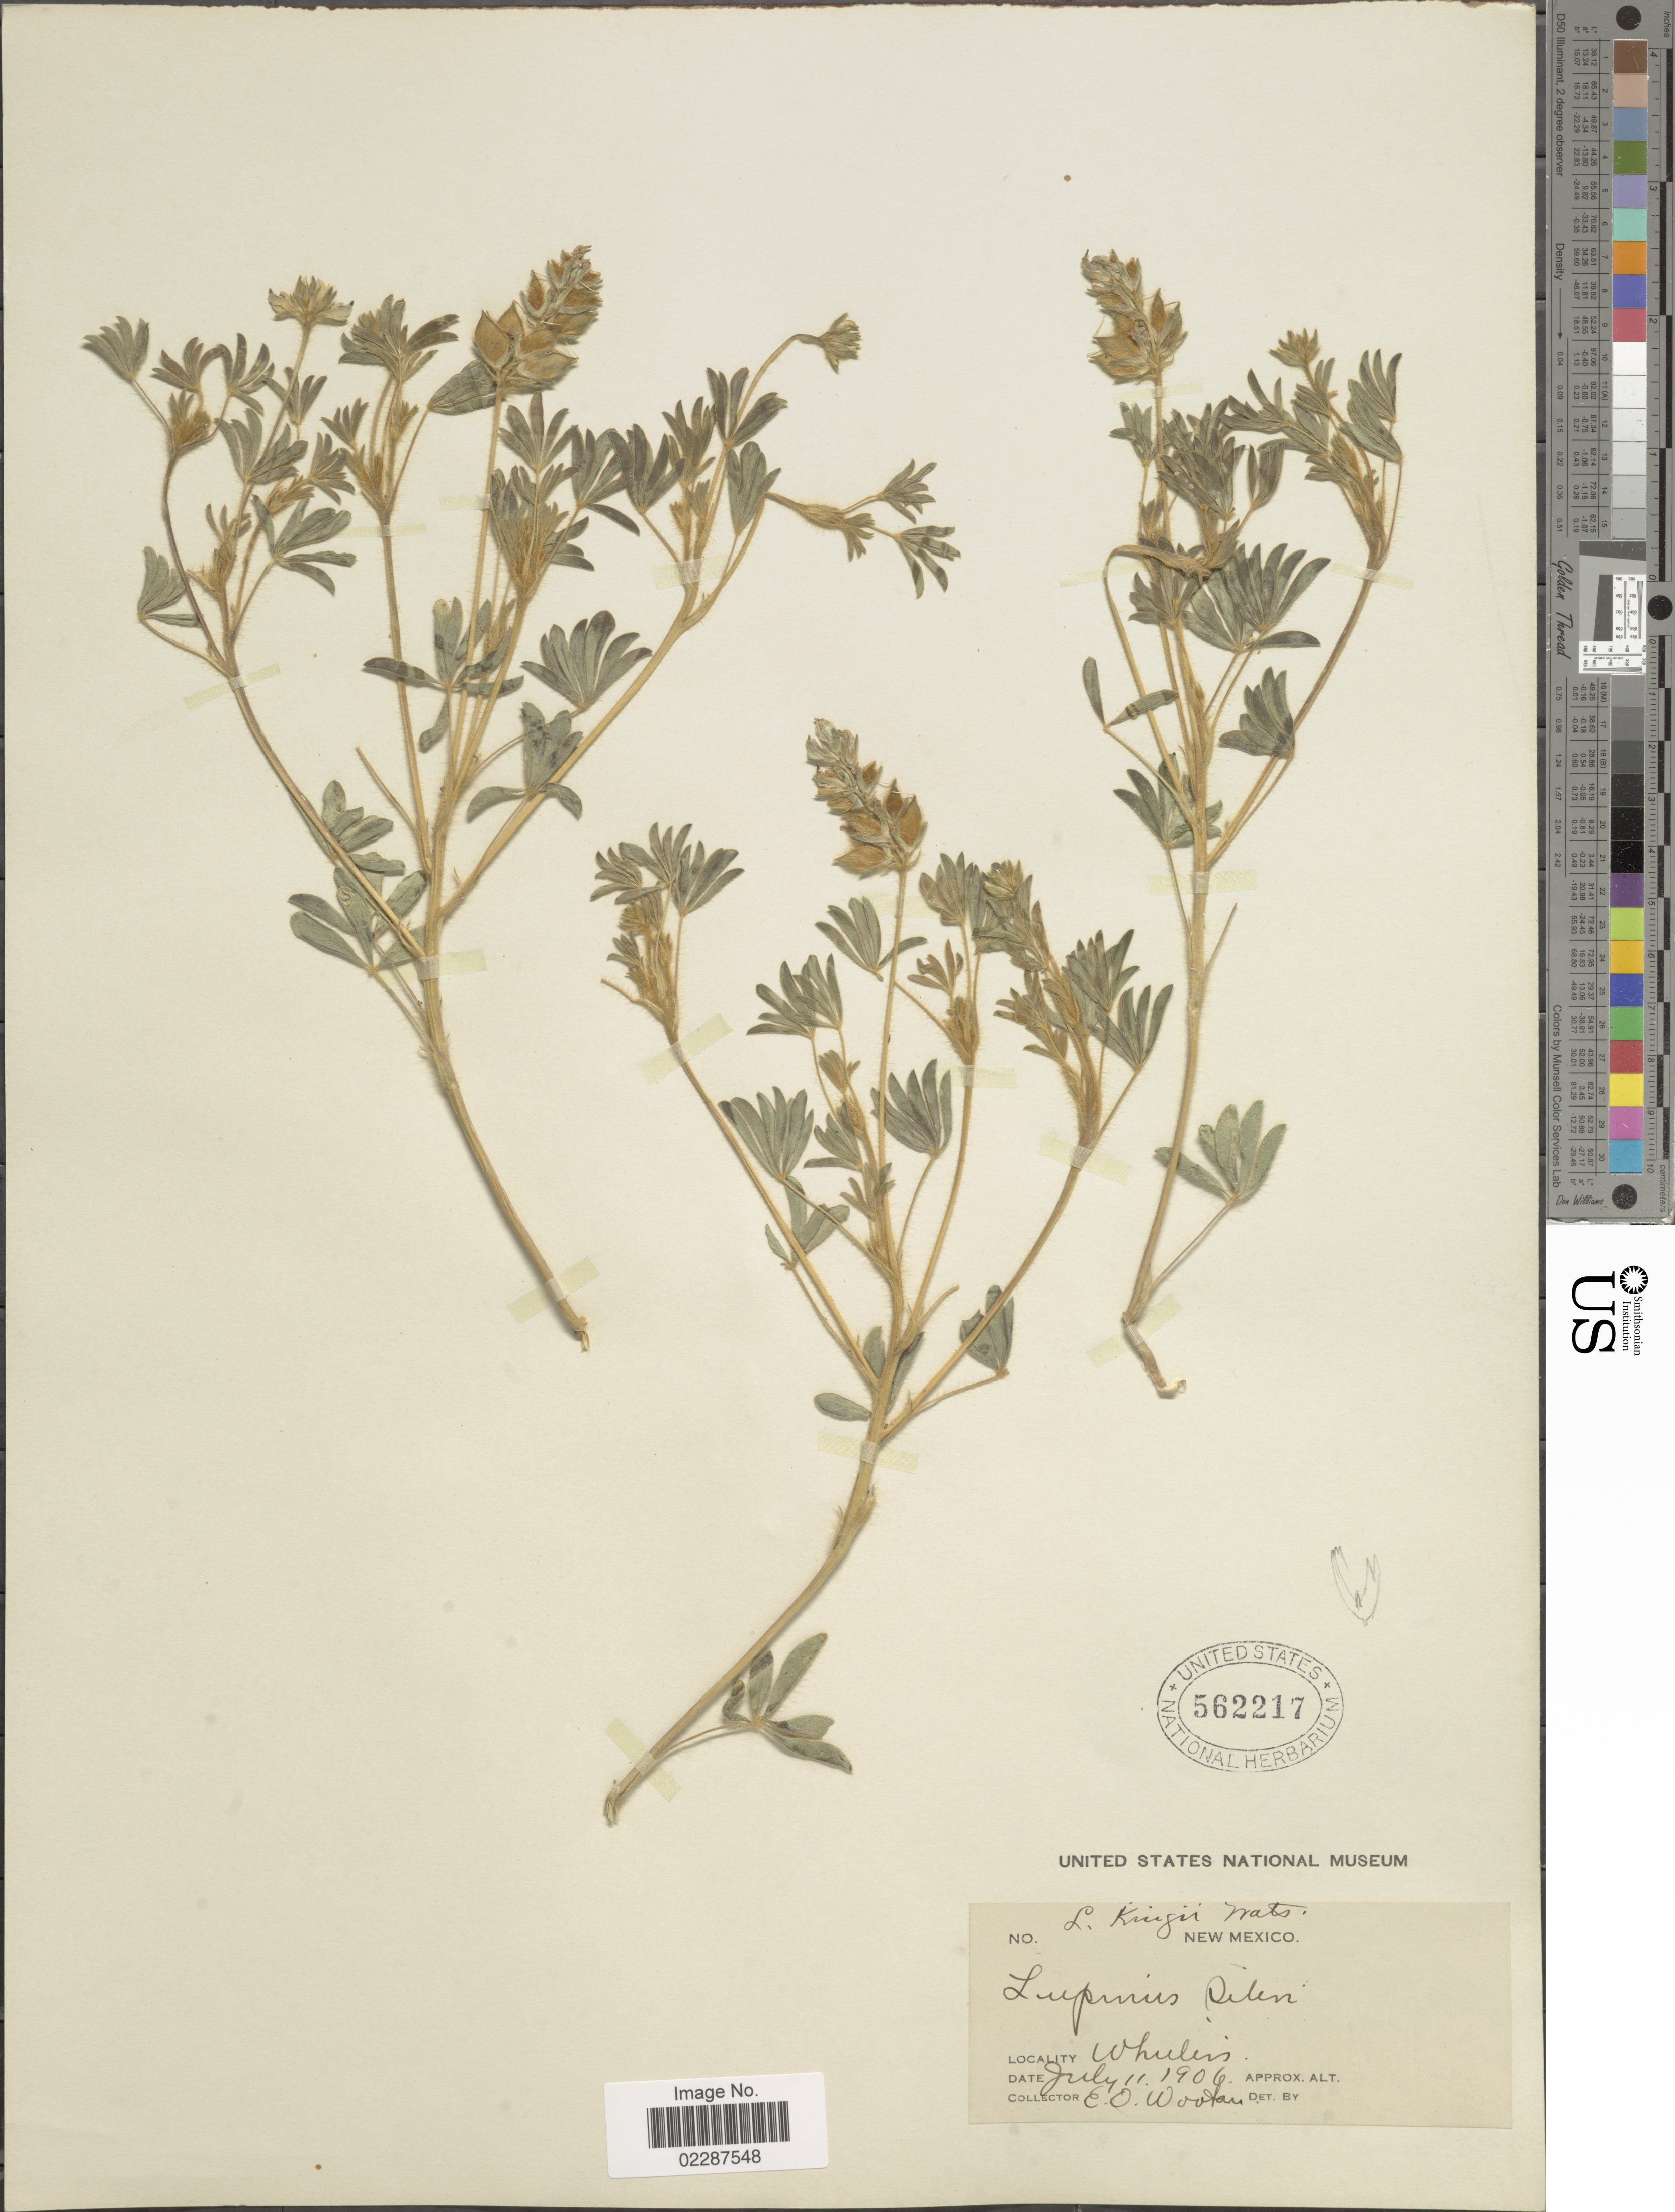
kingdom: Plantae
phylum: Tracheophyta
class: Magnoliopsida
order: Fabales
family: Fabaceae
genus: Lupinus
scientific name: Lupinus sileri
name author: S. Watson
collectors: E. O. Wooton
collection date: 1906-07-11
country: United States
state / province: New Mexico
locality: Wheelers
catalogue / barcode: US 562217